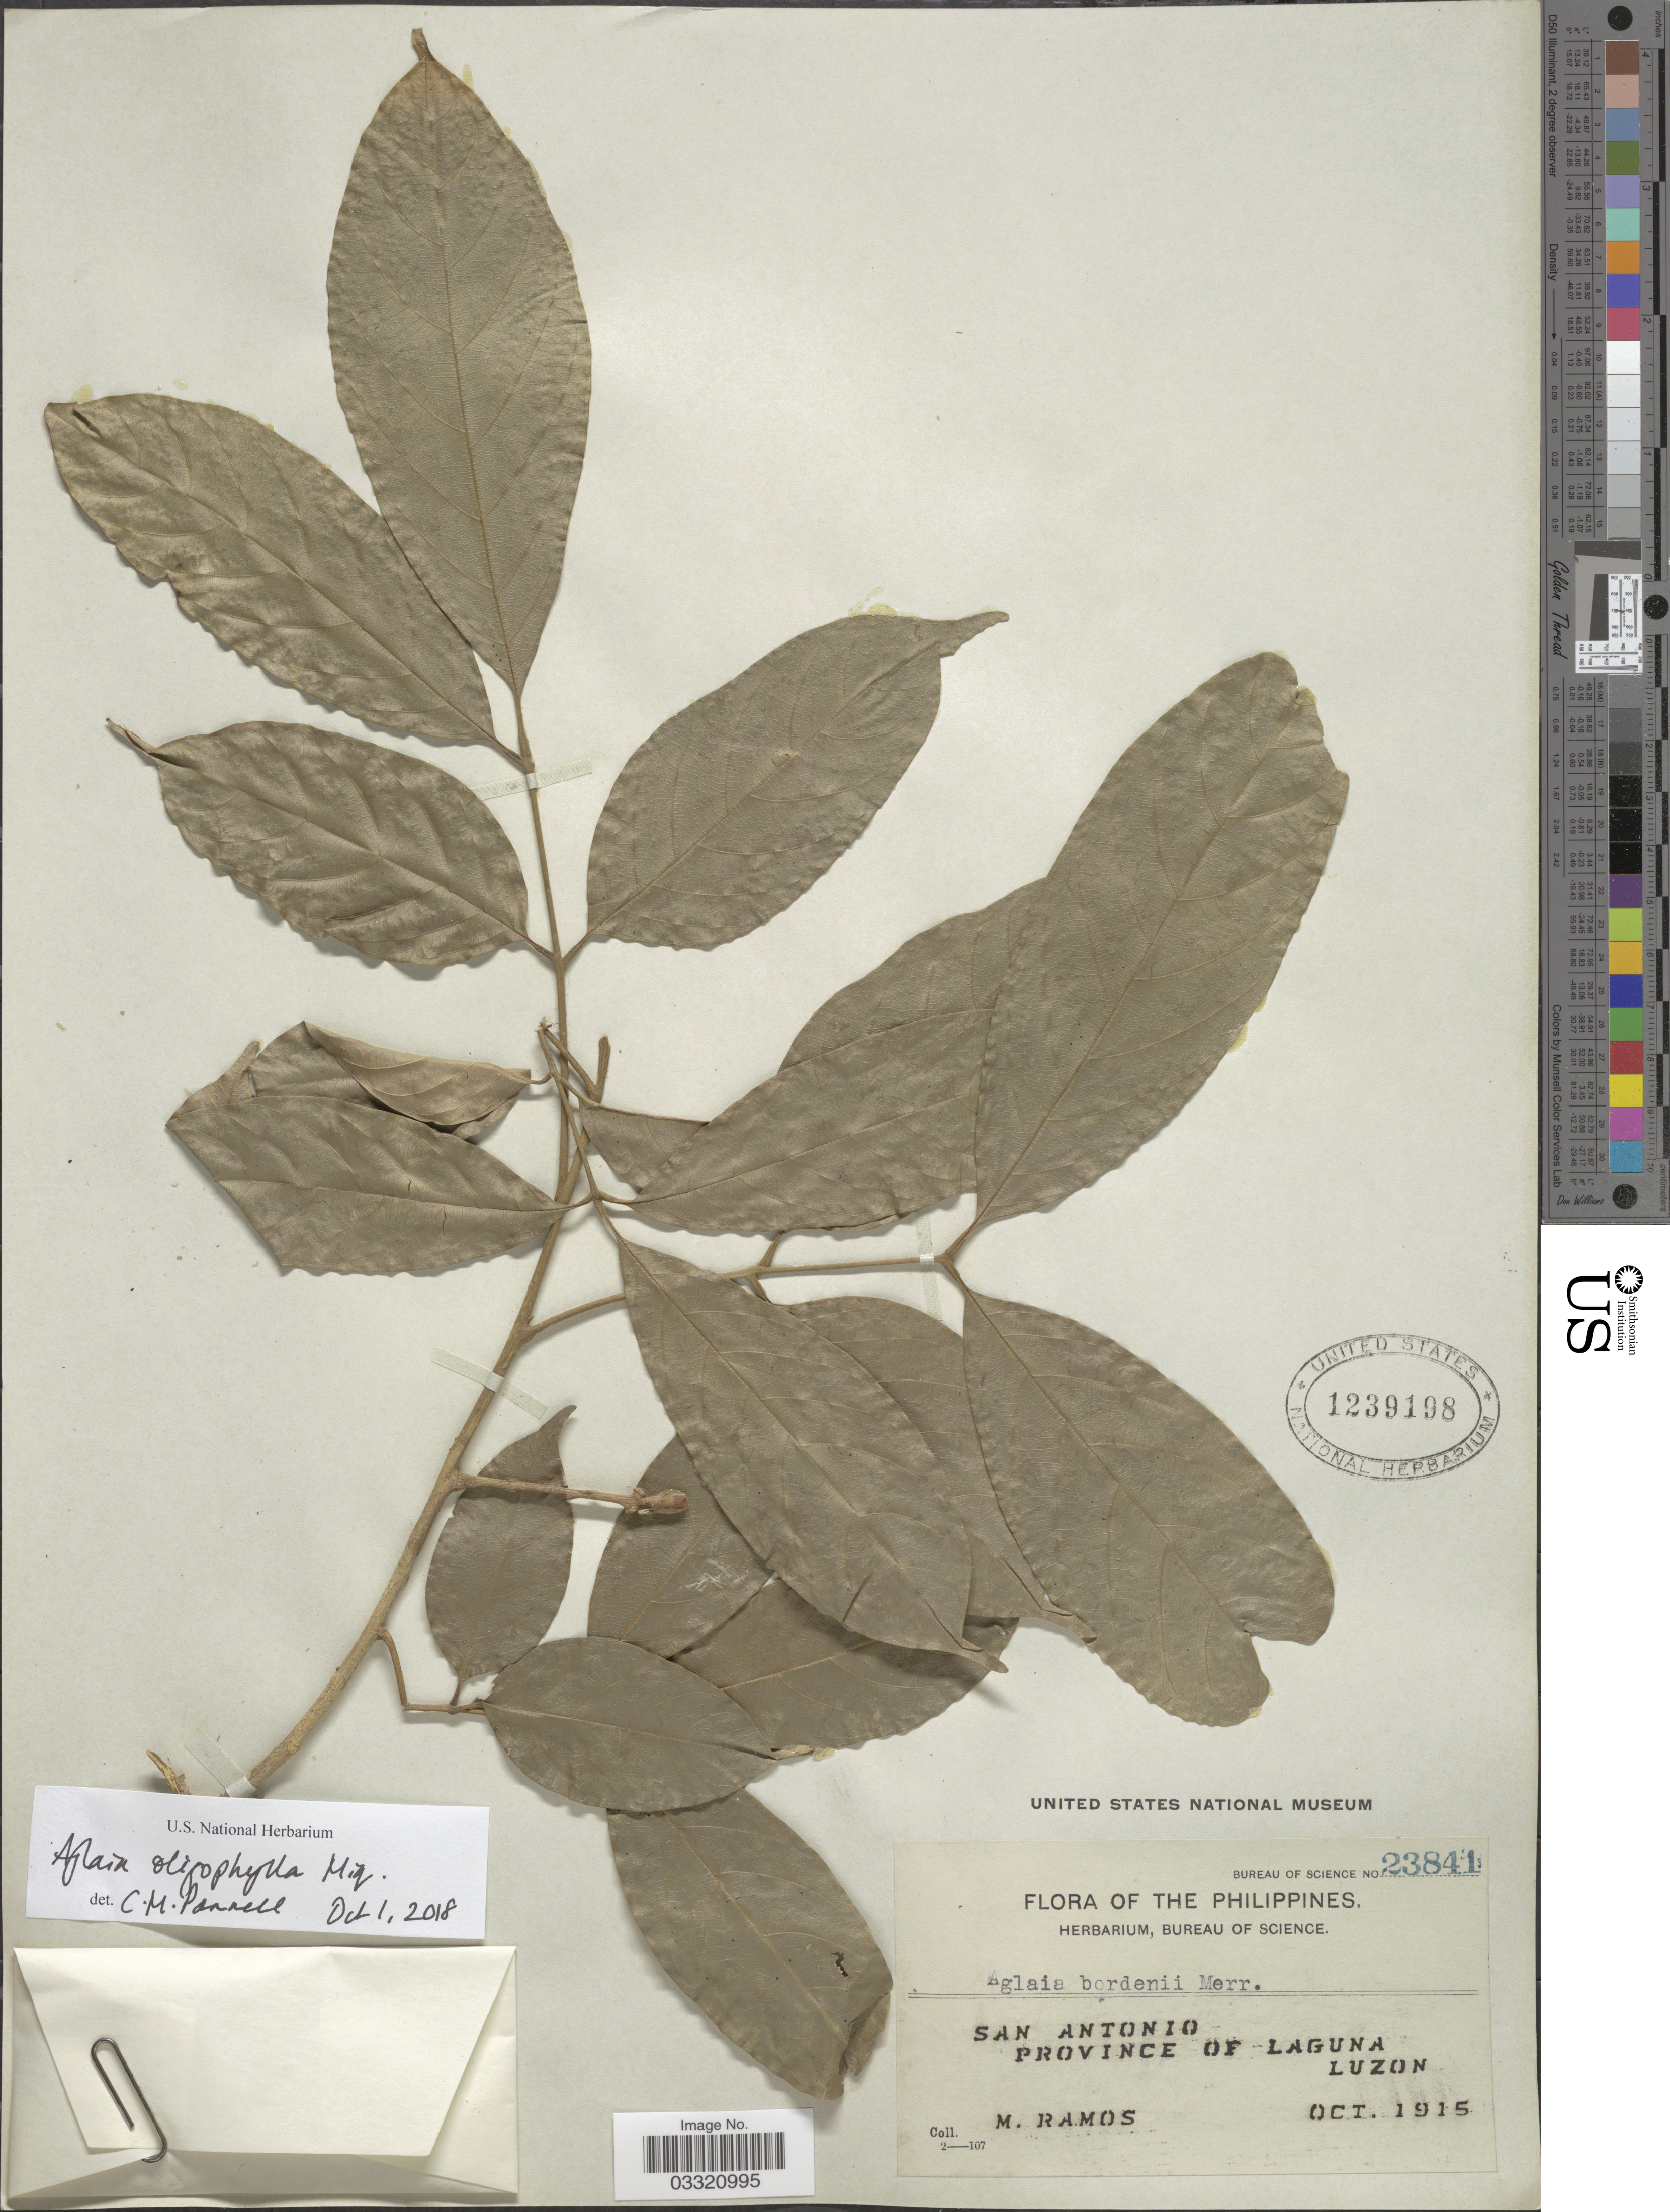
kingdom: Plantae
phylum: Tracheophyta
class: Magnoliopsida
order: Sapindales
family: Meliaceae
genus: Aglaia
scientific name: Aglaia oligophylla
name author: Miq.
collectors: M. Ramos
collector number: Bureau of Science 23841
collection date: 1915-10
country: Philippines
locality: San Antonio. Province of Laguna. Luzon.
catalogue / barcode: US 1239198